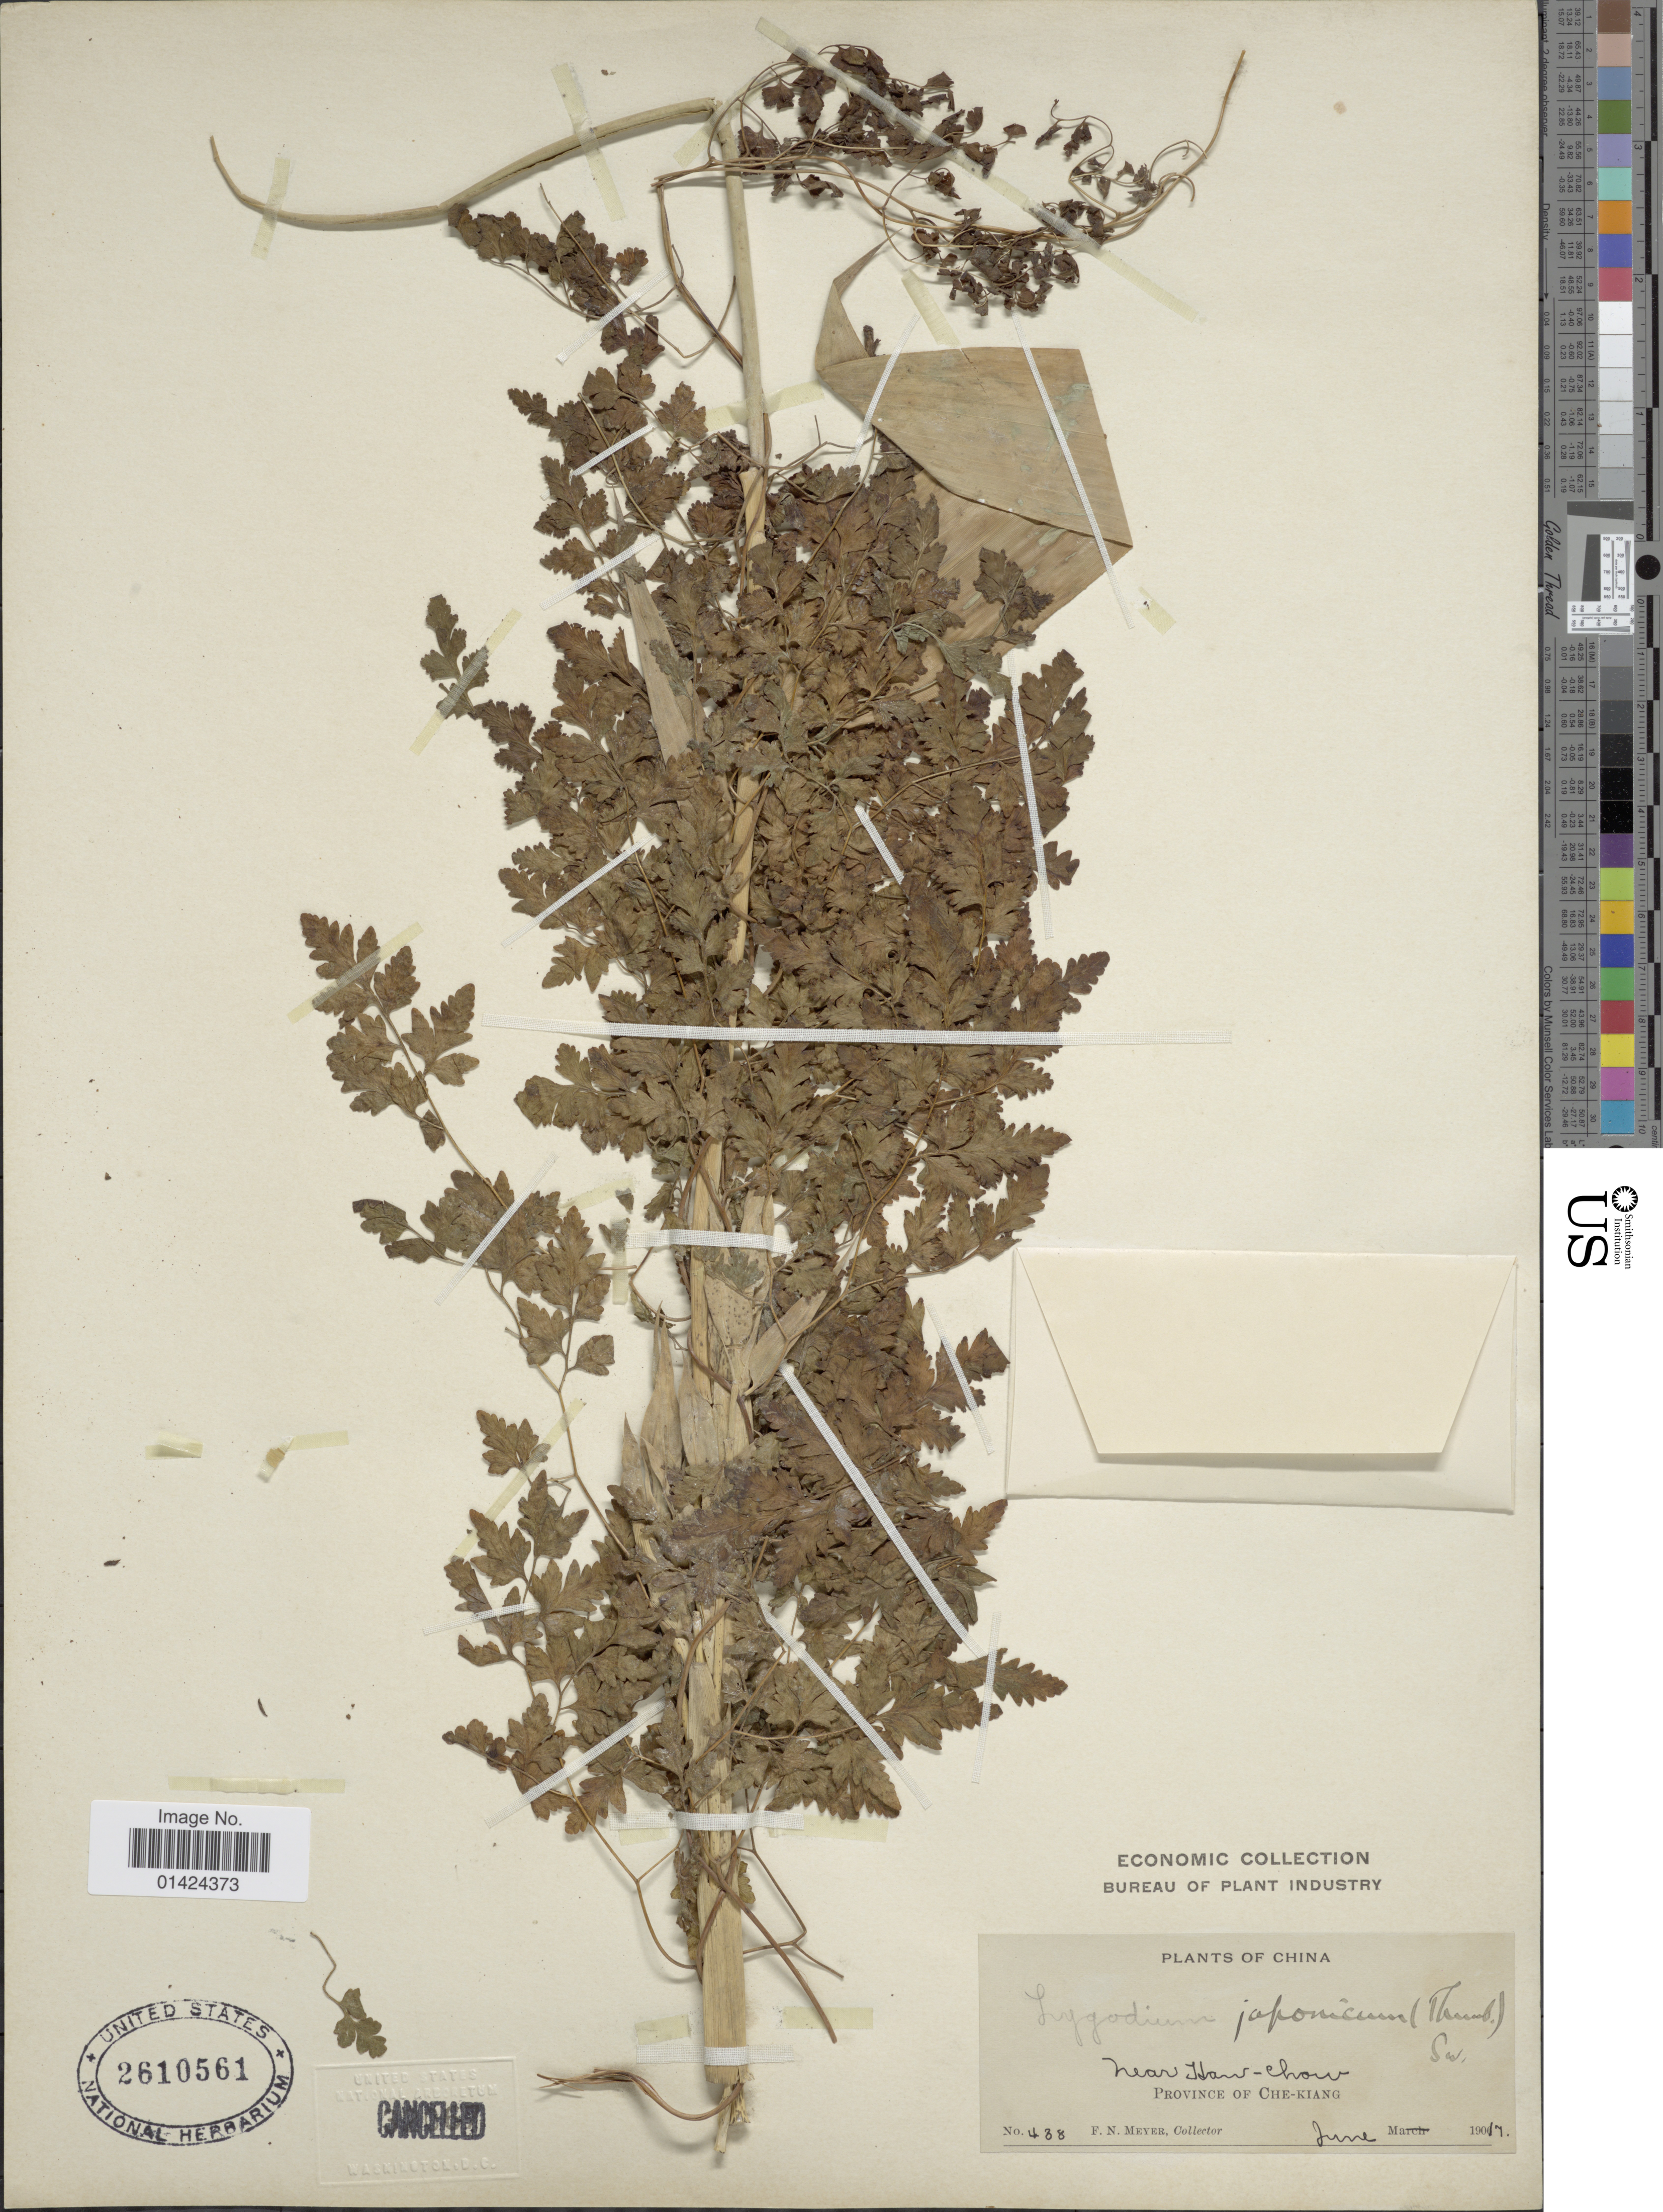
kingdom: Plantae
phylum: Tracheophyta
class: Polypodiopsida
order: Schizaeales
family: Lygodiaceae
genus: Lygodium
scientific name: Lygodium japonicum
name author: (Thunb.) Sw.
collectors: F. N. Meyer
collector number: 438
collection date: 1907-06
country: China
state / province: Zhejiang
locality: Near Han-Chow. Province of Che-Kiang. [interpreted]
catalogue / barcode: US 2610561